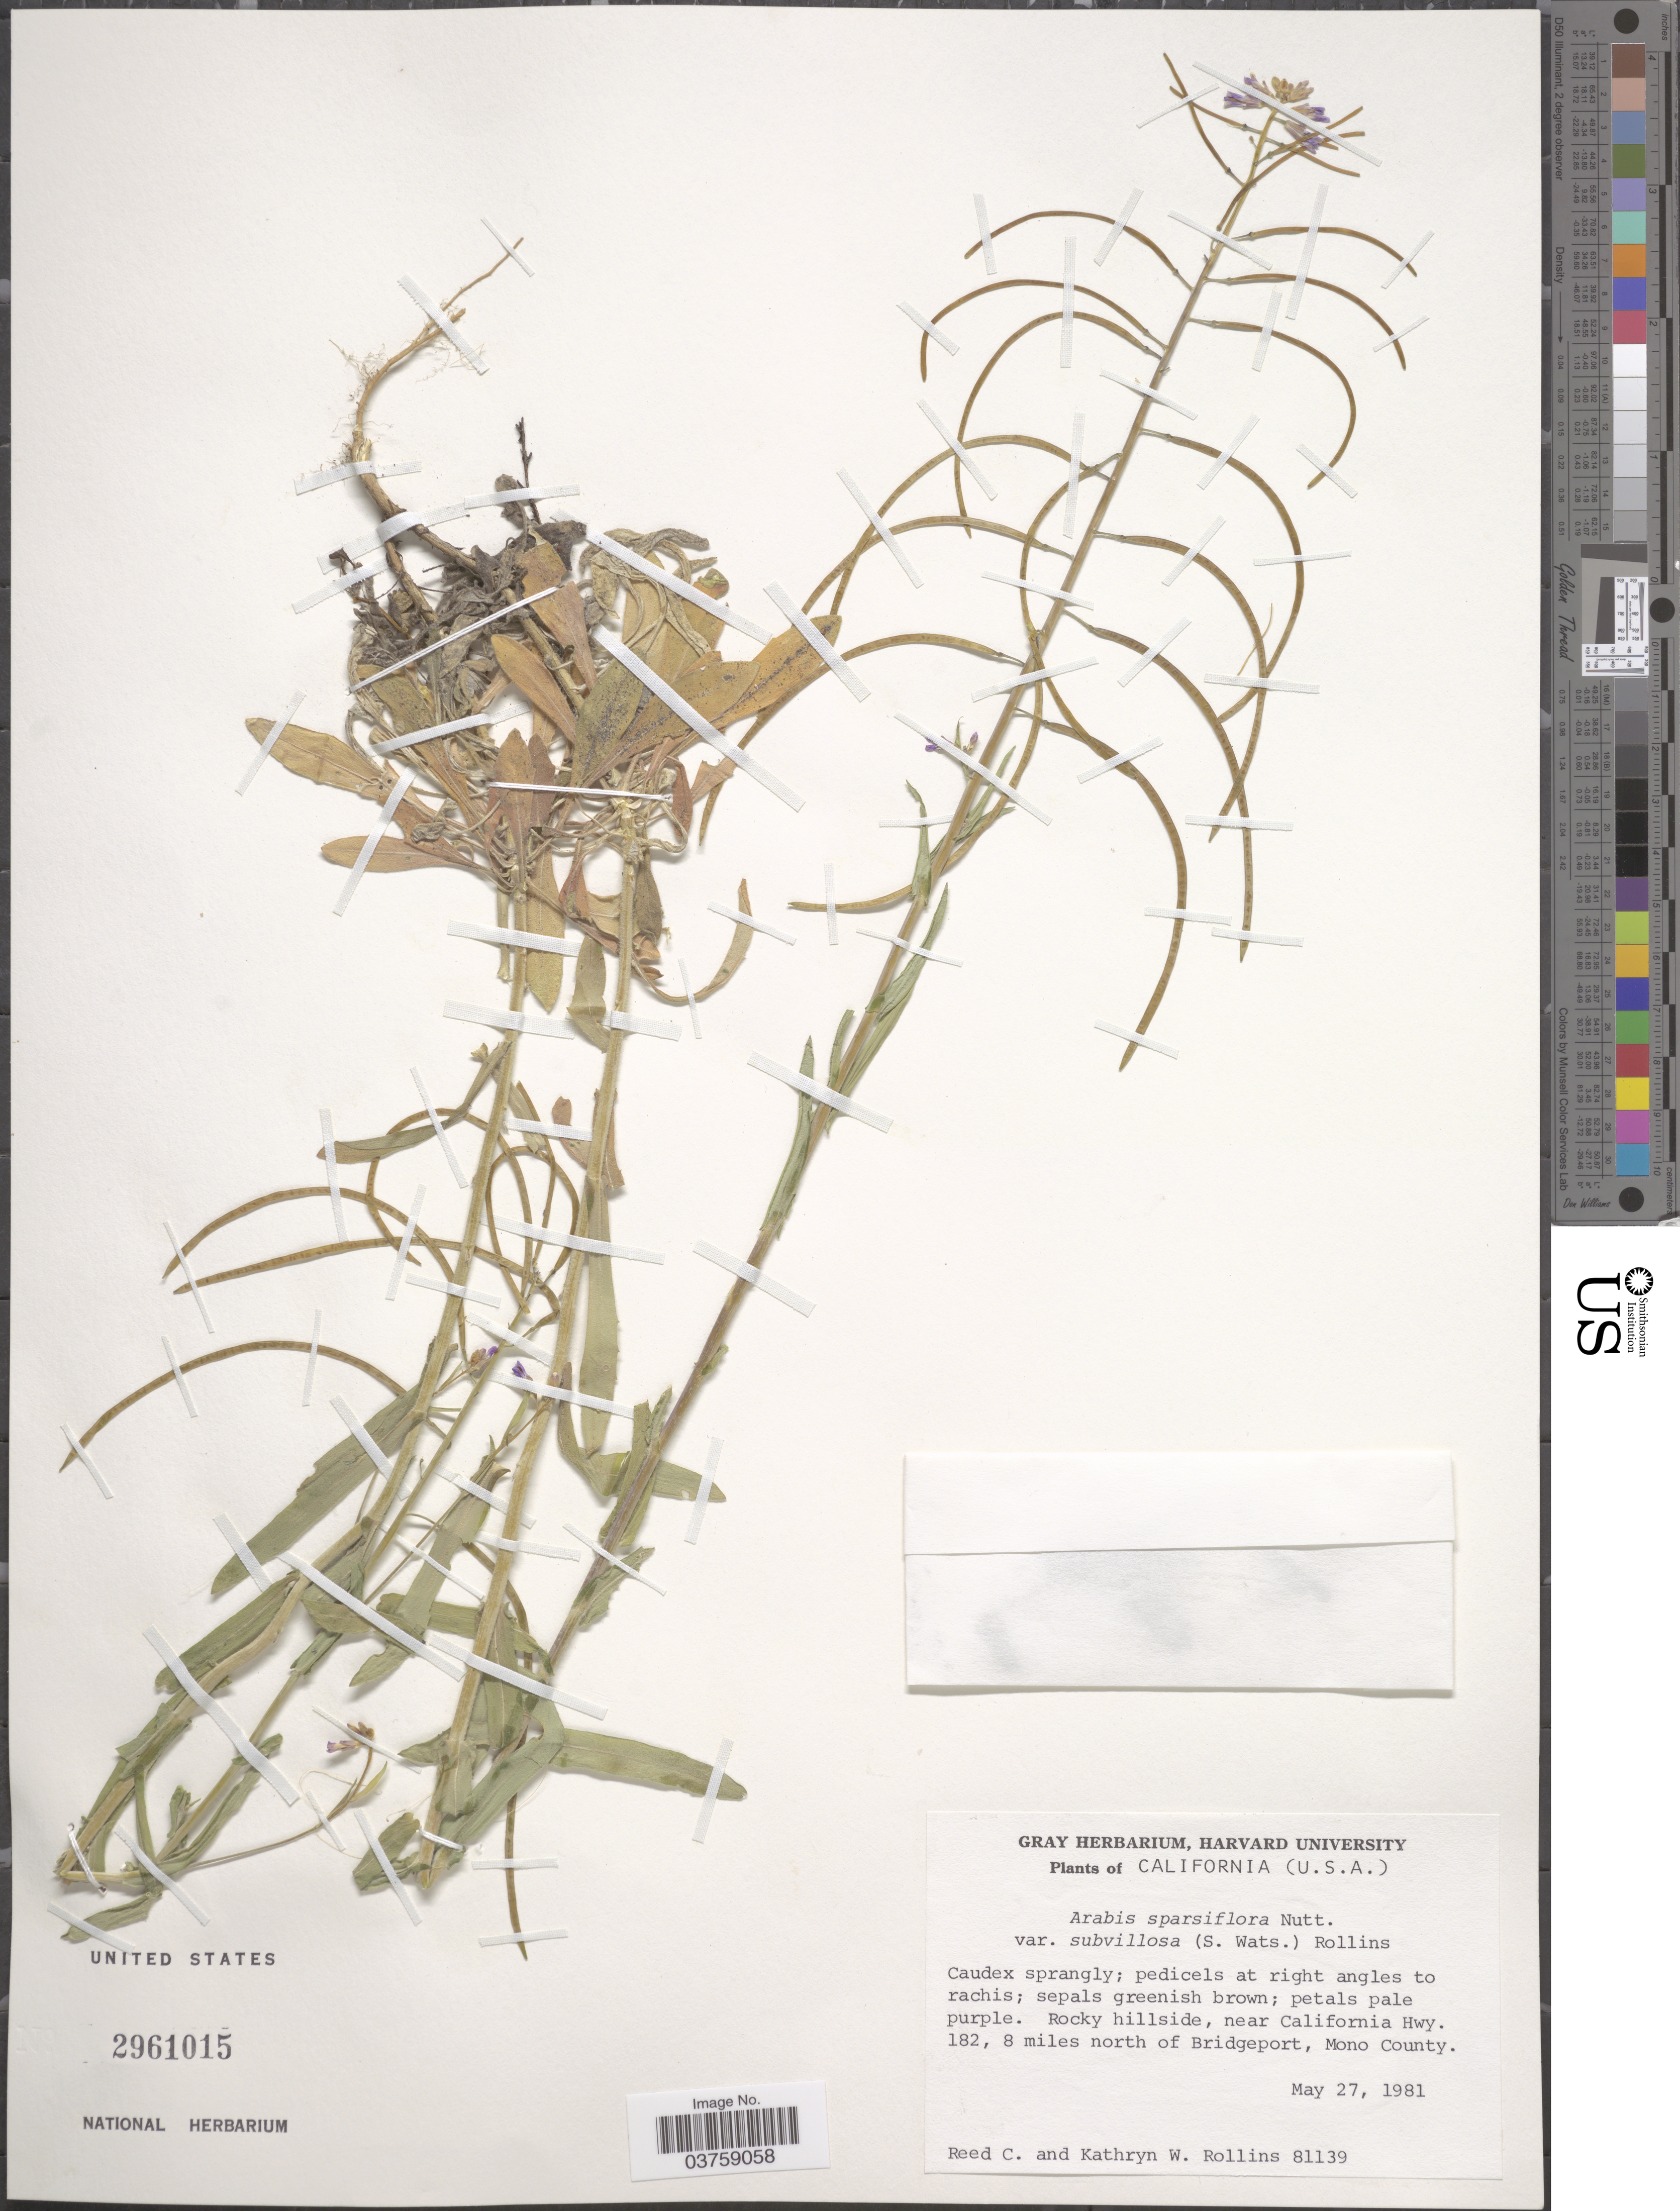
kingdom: Plantae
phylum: Tracheophyta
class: Magnoliopsida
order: Brassicales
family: Brassicaceae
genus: Arabis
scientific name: Arabis sparsiflora var. subvillosa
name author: (S. Watson) Rollins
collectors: R. C. Rollins & K. W. Rollins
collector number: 81139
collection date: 1981-05-27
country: United States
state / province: California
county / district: Mono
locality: Rocky hillside, near California Hwy. 182, 8 miles north of Bridgeport, Mono County.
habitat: rocky hillside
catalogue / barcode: US 2961015